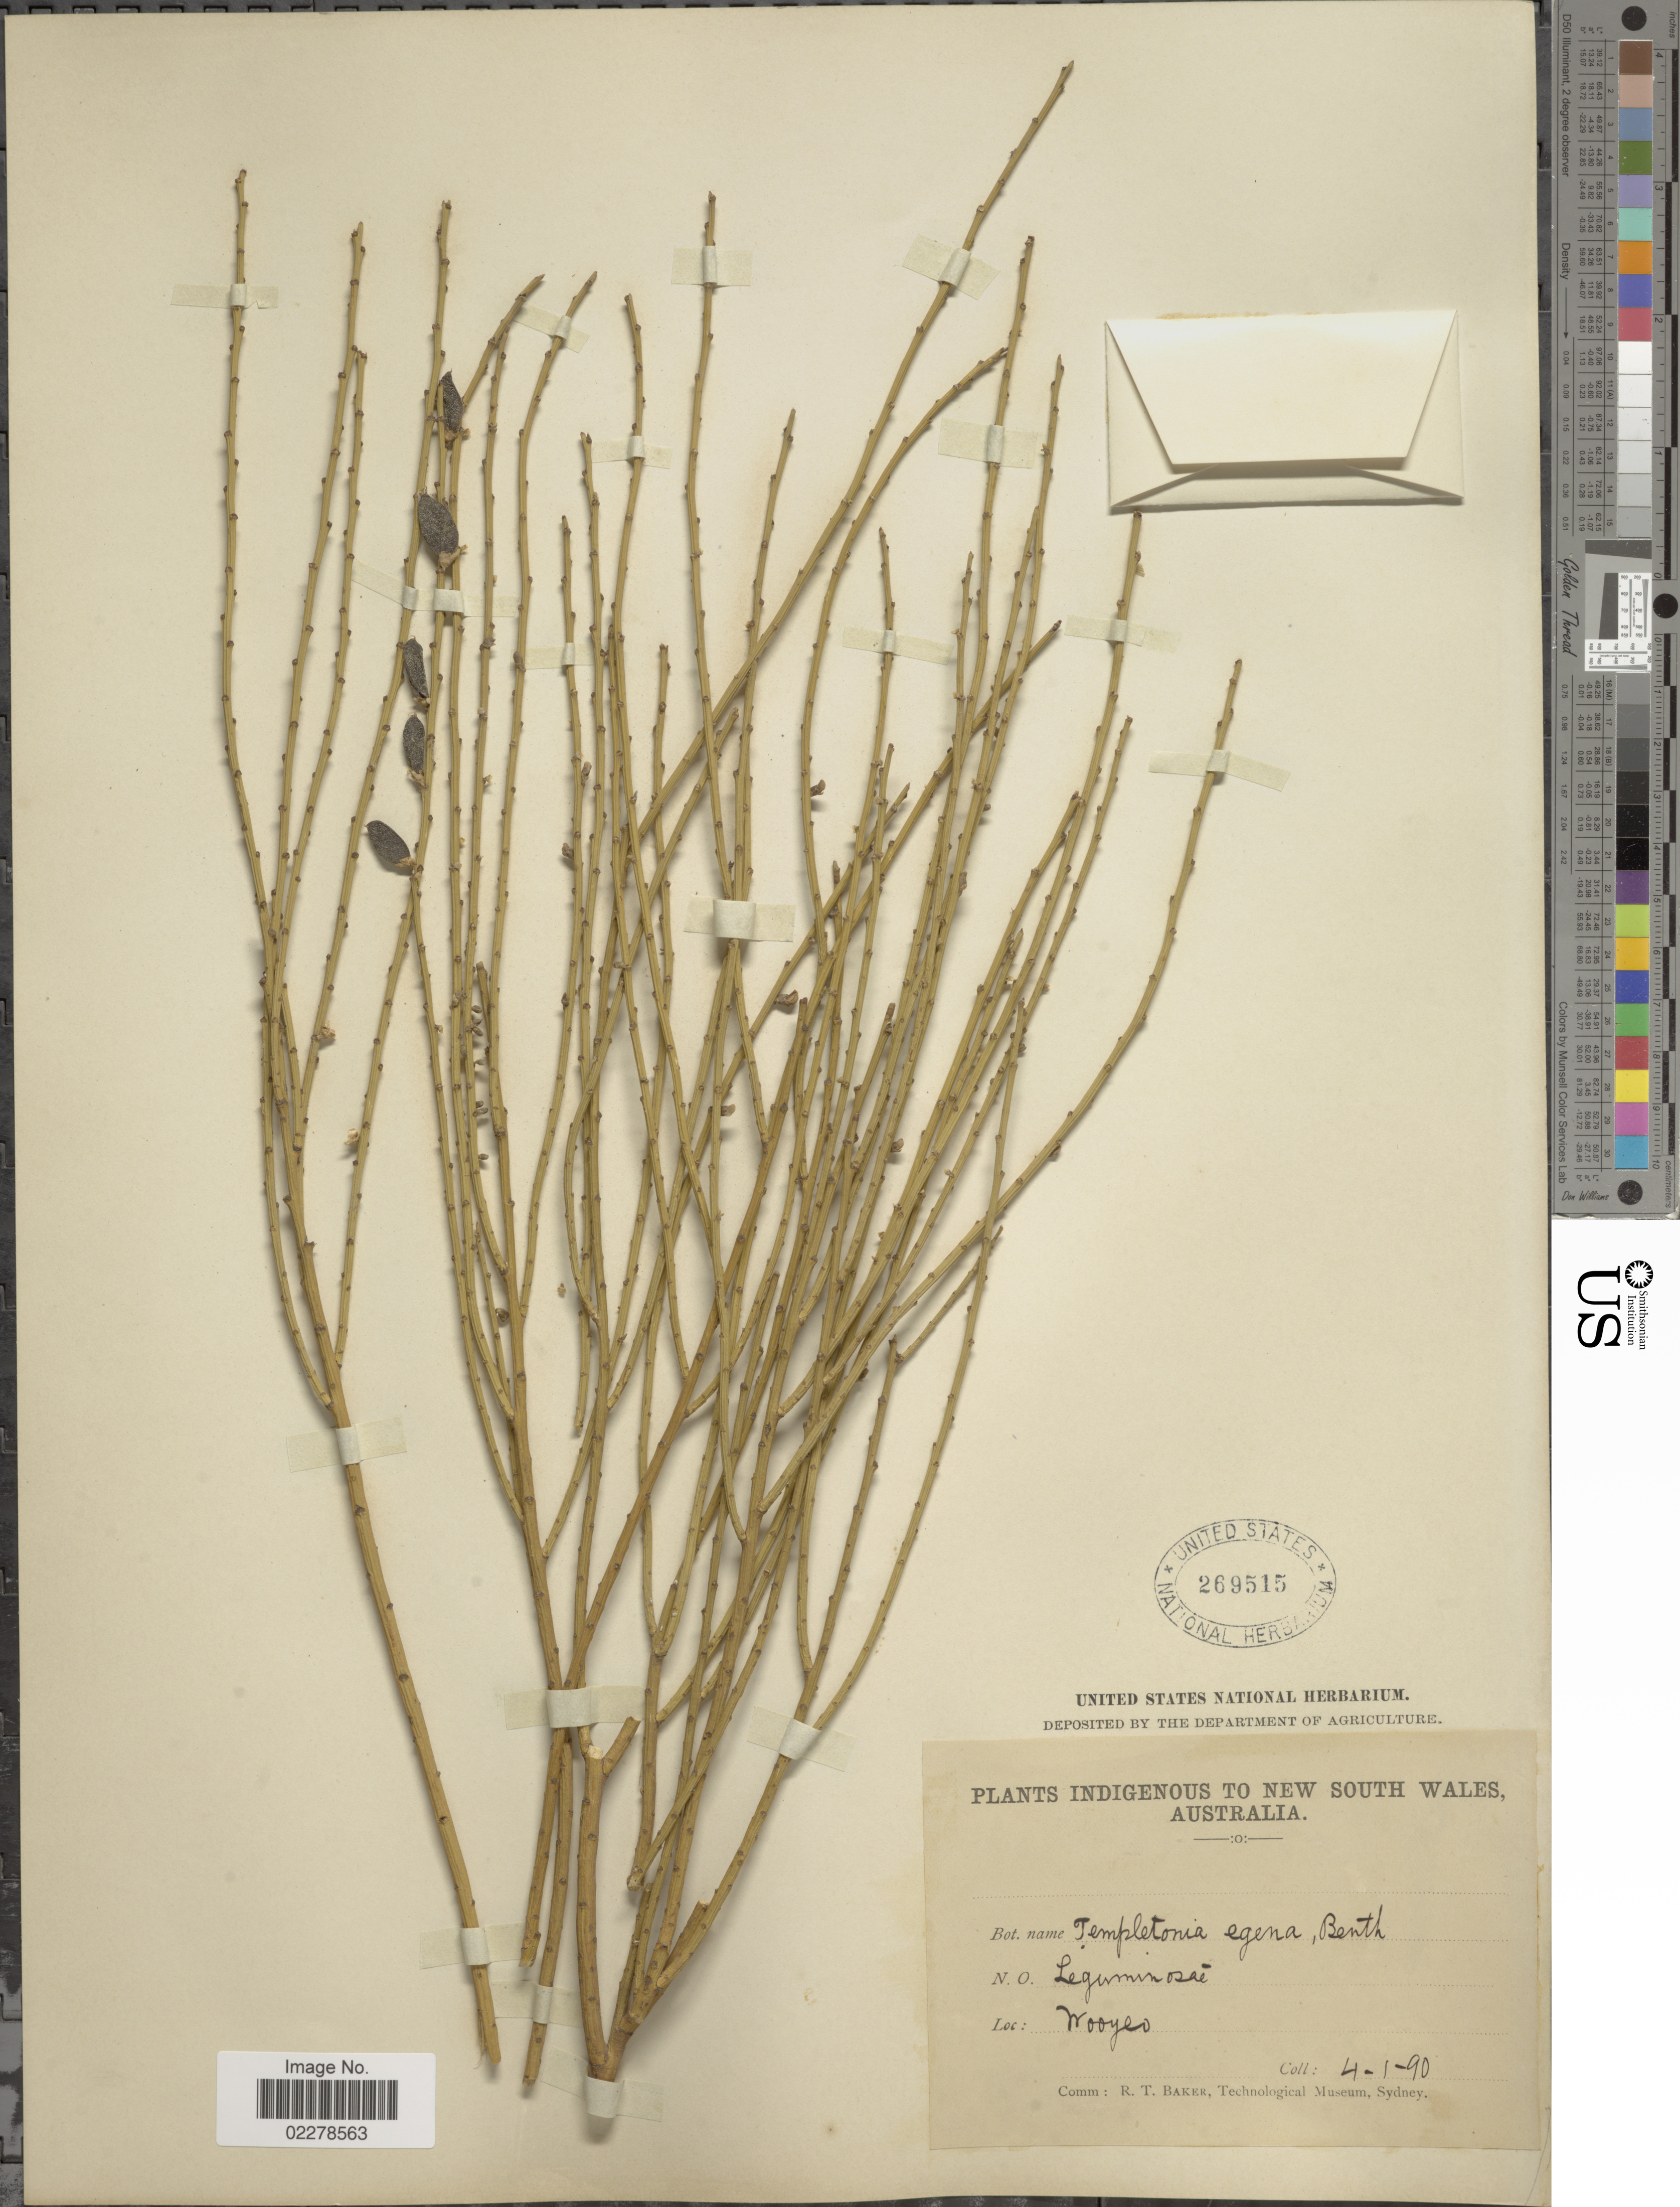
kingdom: Plantae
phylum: Tracheophyta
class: Magnoliopsida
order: Fabales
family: Fabaceae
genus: Templetonia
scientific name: Templetonia egena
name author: Benth.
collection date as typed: Transcribed d/m/y: 4/1/90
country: Australia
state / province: New South Wales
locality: Wooyeo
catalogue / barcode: US 269515